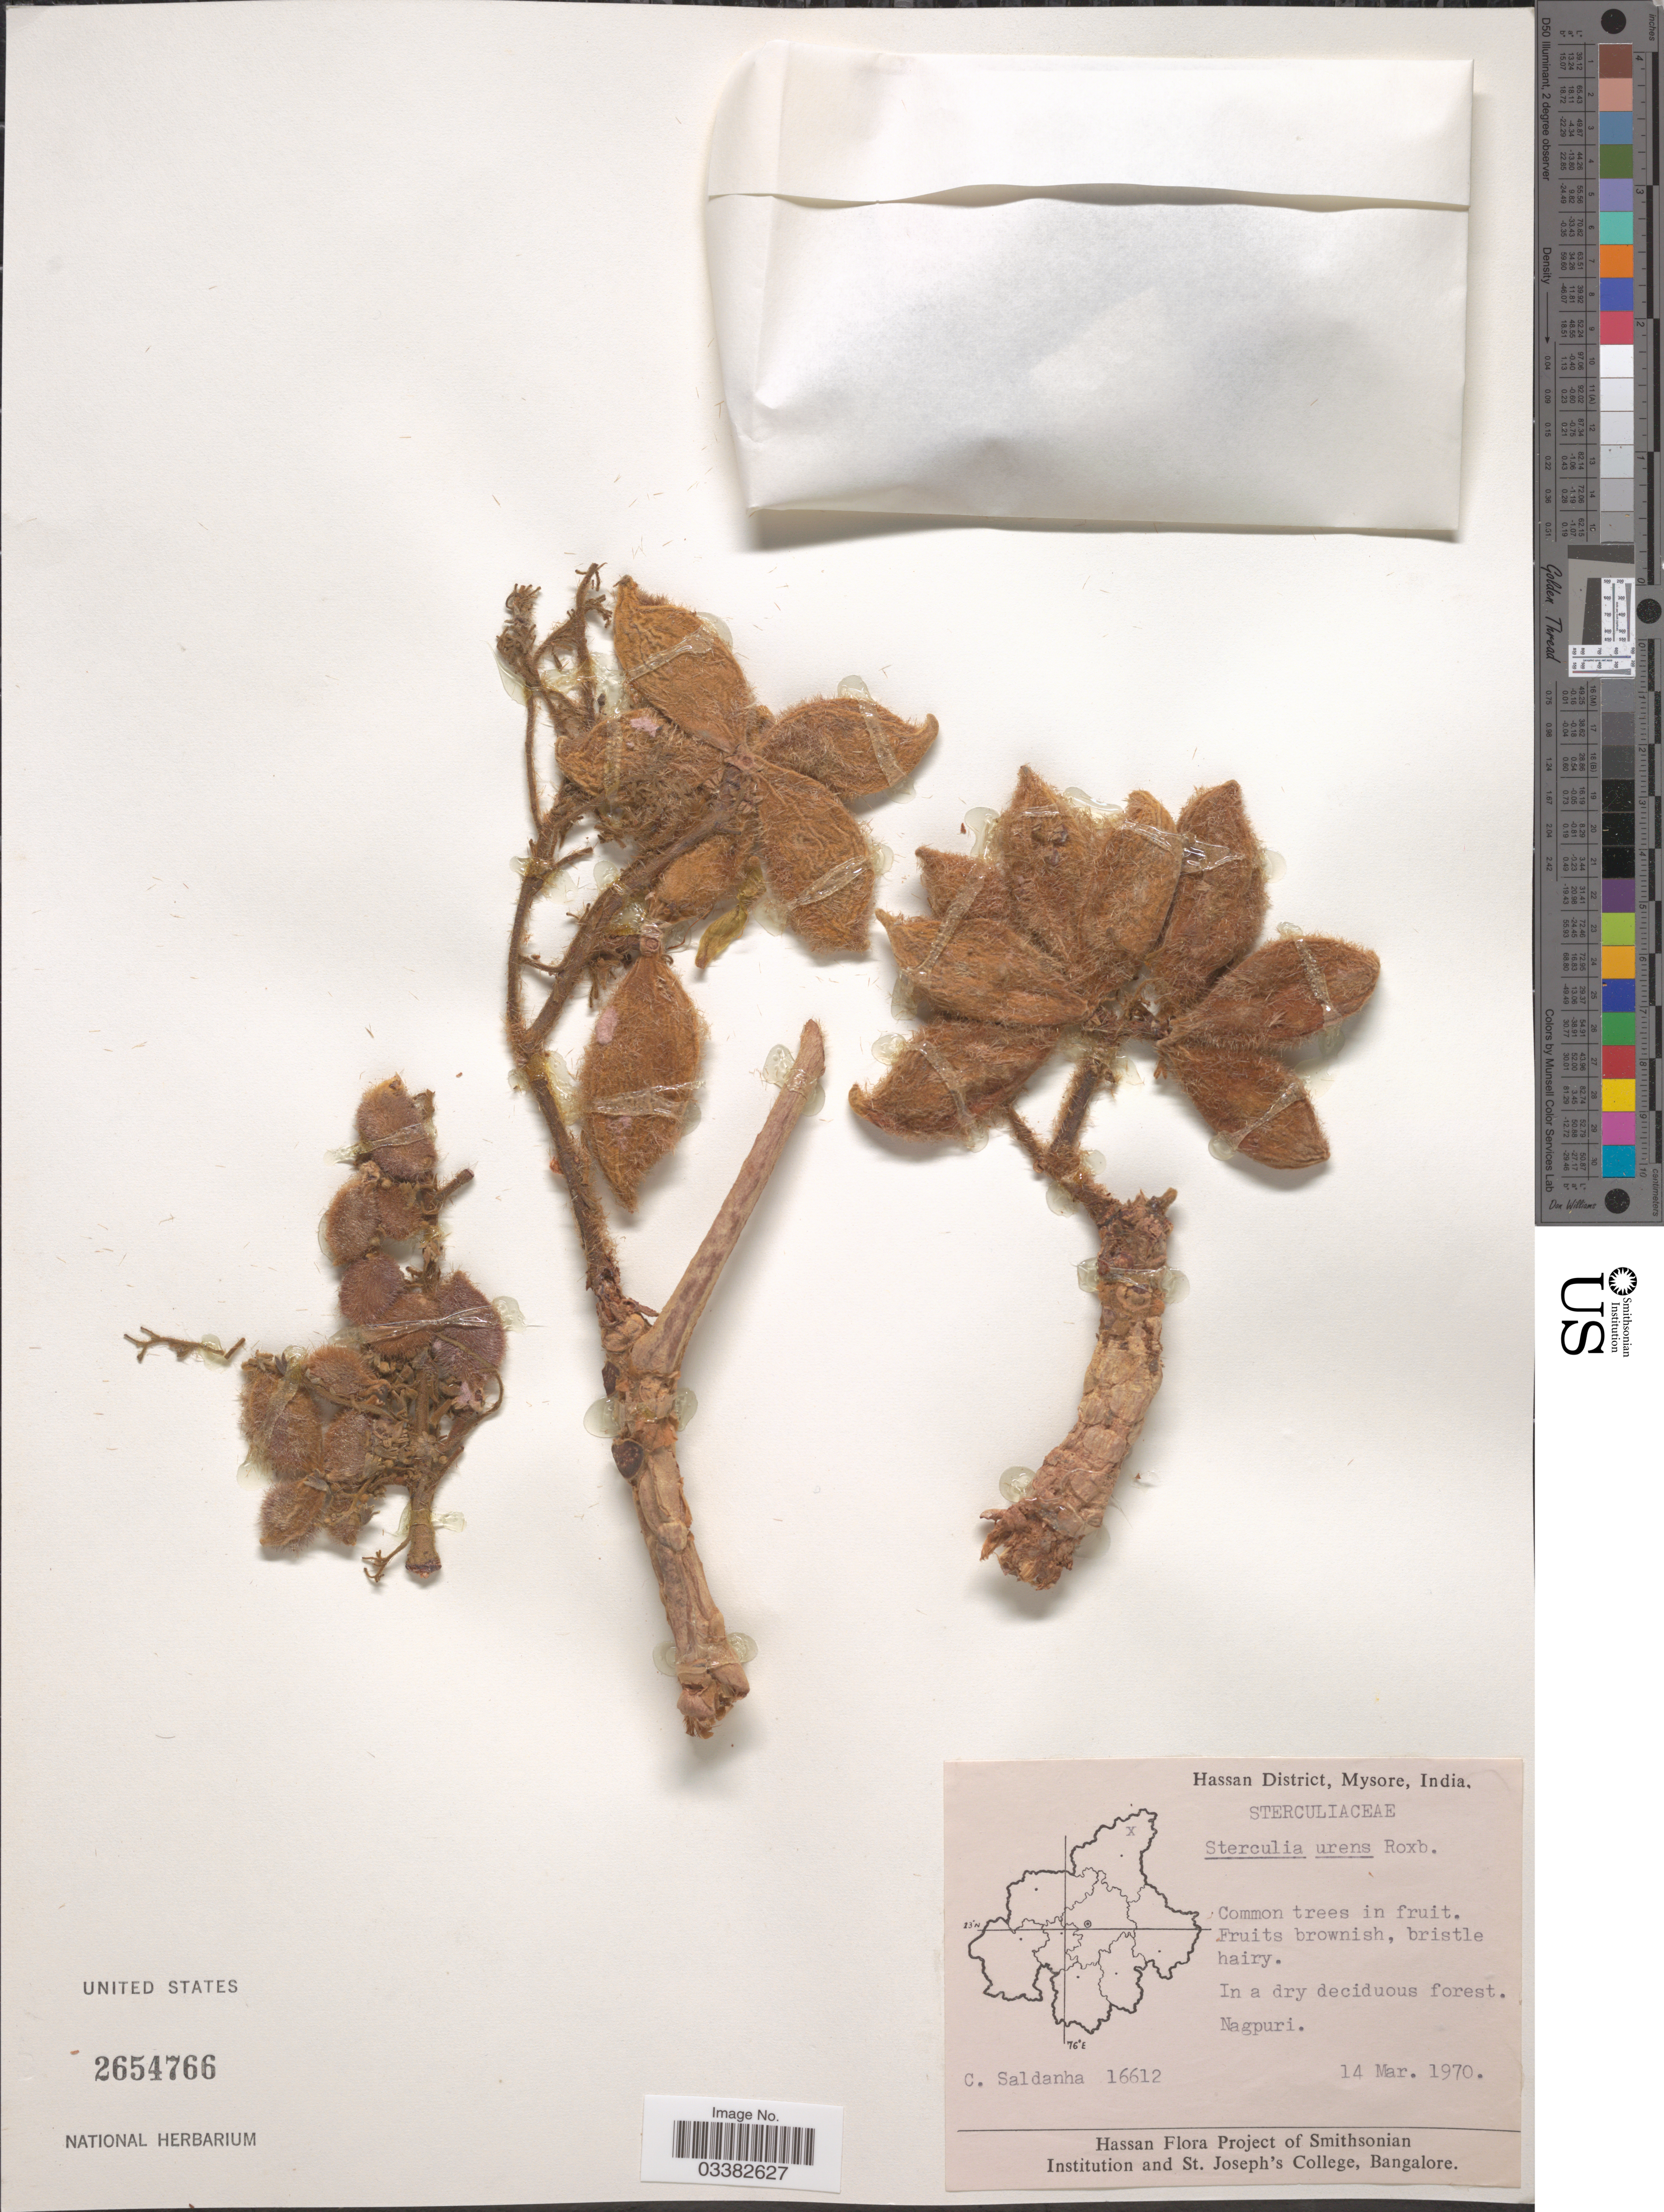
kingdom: Plantae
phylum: Tracheophyta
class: Magnoliopsida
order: Malvales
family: Malvaceae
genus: Sterculia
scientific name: Sterculia urens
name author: Roxb.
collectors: C. Saldanha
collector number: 16612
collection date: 1970-03-14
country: India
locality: Hassan District, Mysore. Nagpuri.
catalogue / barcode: US 2654766